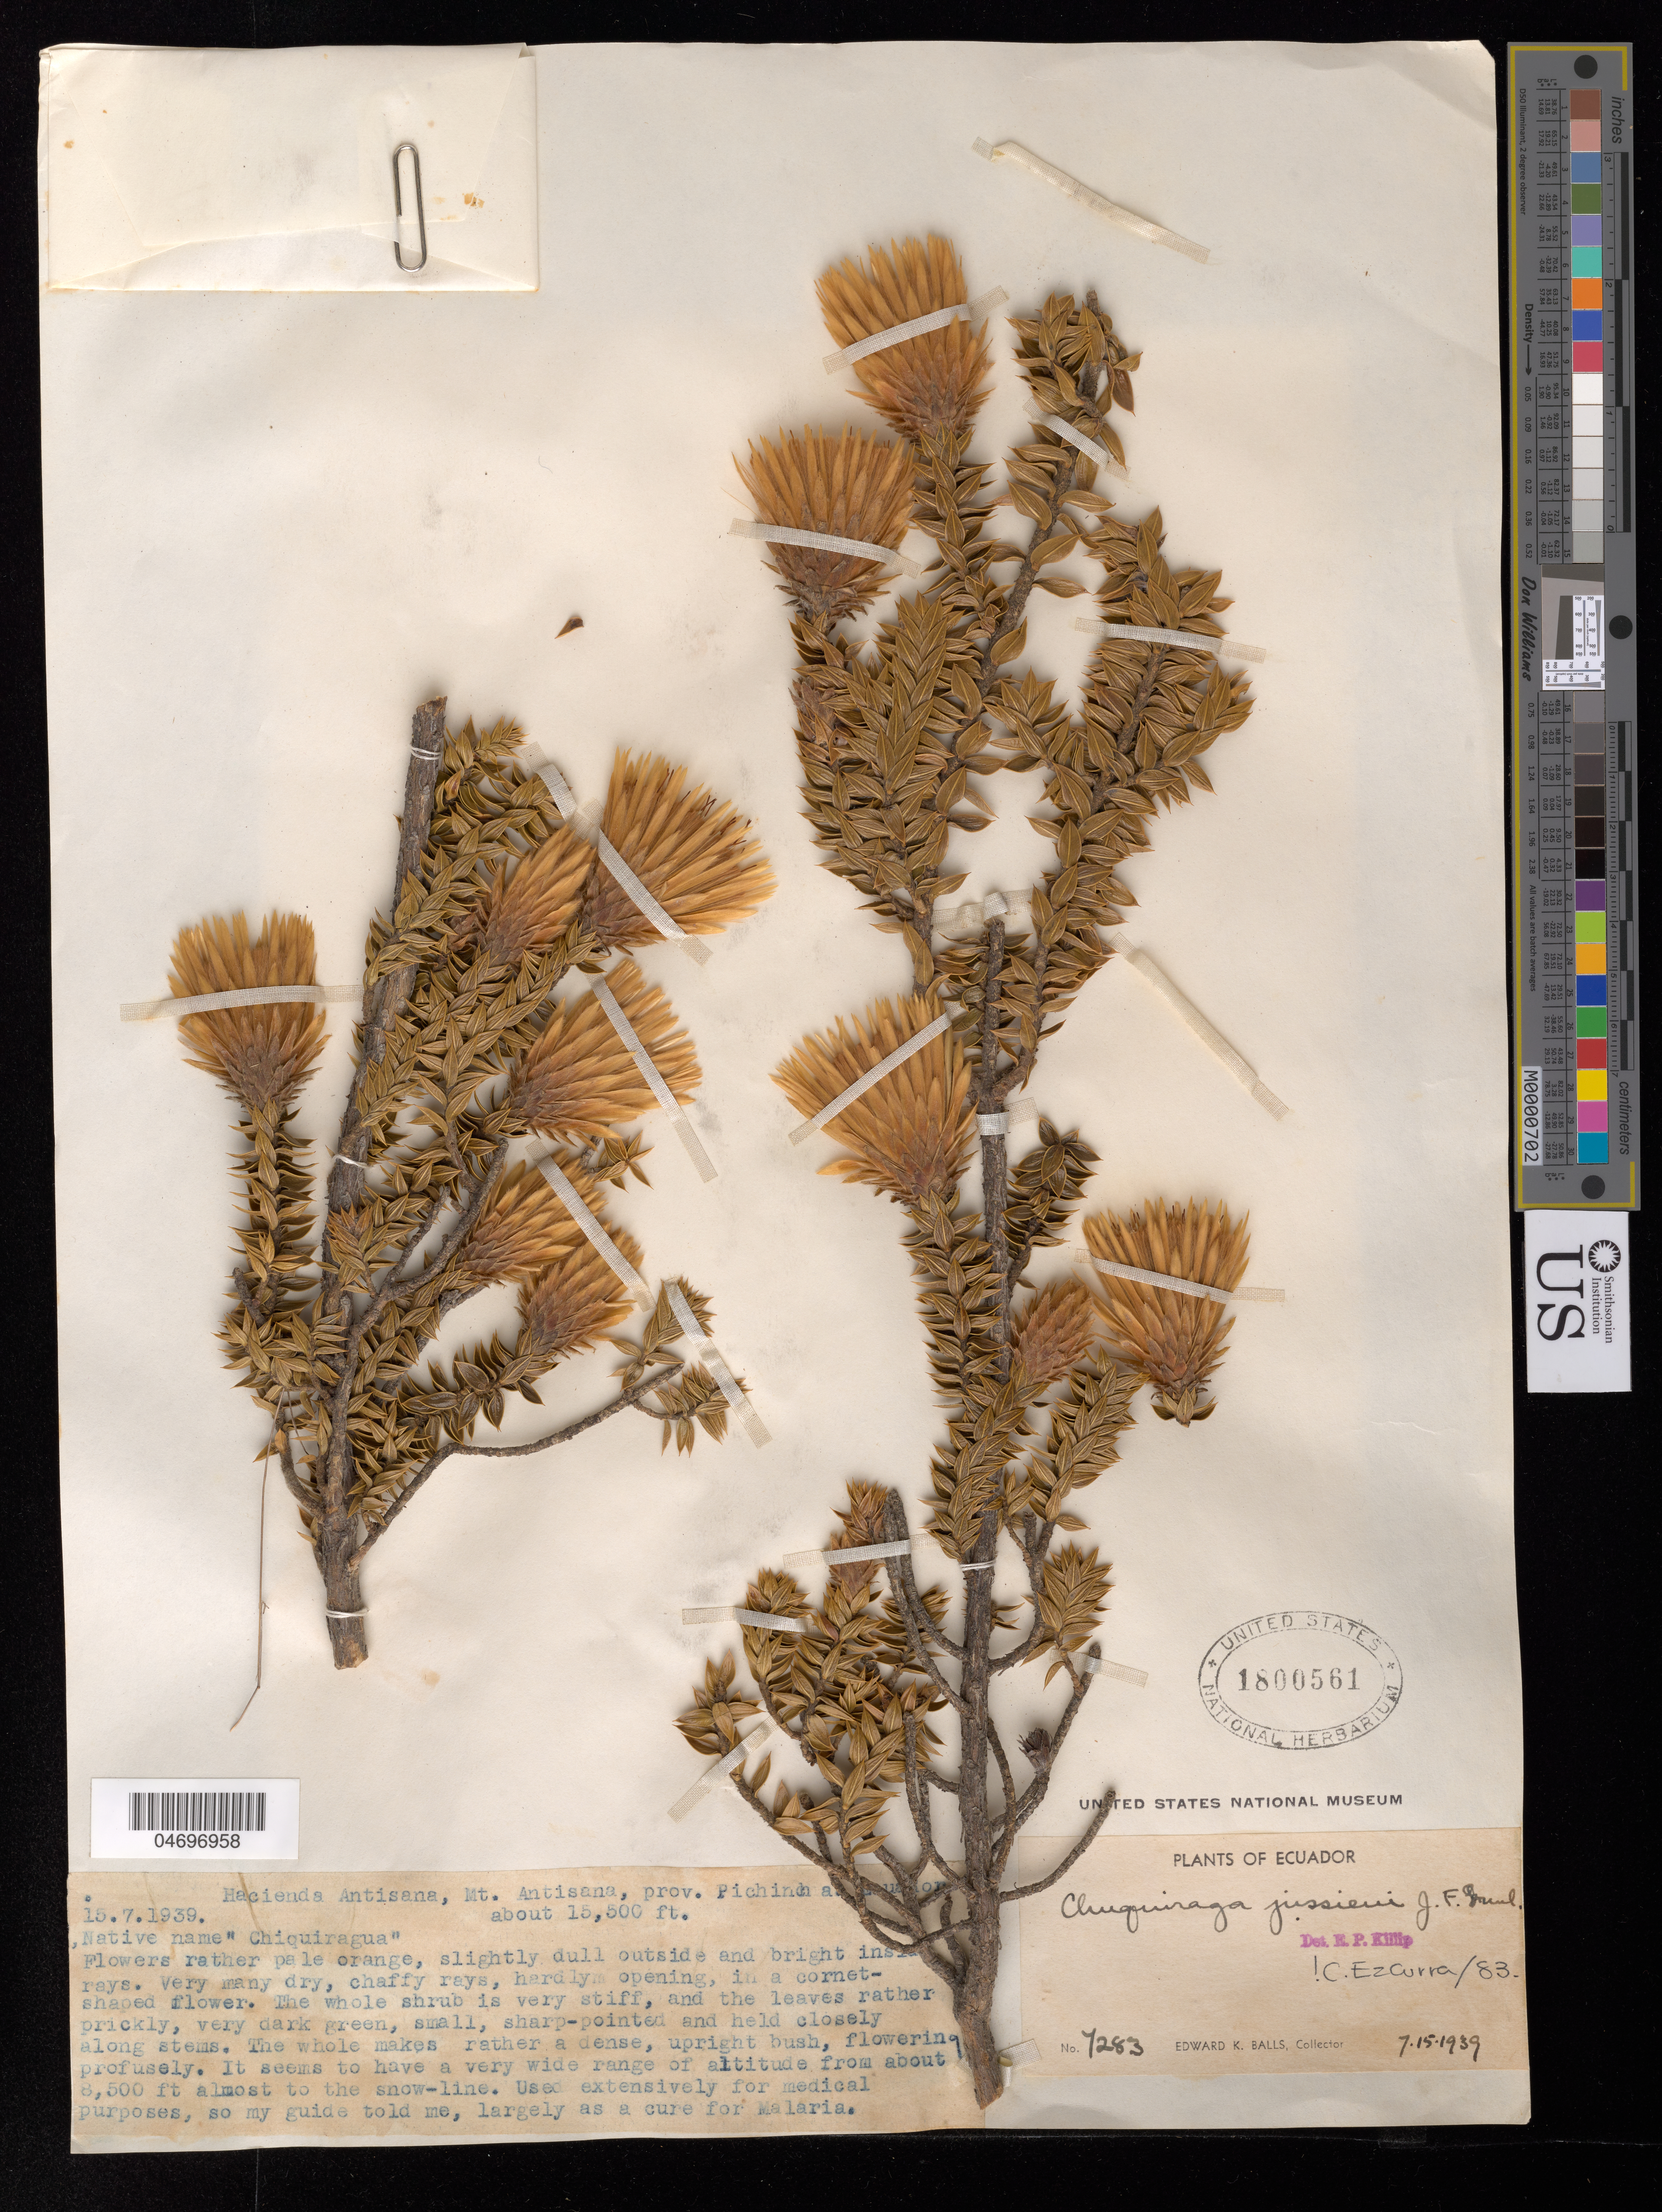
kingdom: Plantae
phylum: Tracheophyta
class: Magnoliopsida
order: Asterales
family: Asteraceae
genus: Chuquiraga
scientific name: Chuquiraga jussieui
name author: J.F. Gmel.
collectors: E. K. Balls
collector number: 7283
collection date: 1939-07-15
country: Ecuador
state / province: Pichincha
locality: Hacienda Antisana, Mt. Antisana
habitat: From 6500 ft to almost snowline.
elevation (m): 4724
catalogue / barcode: US 1800561